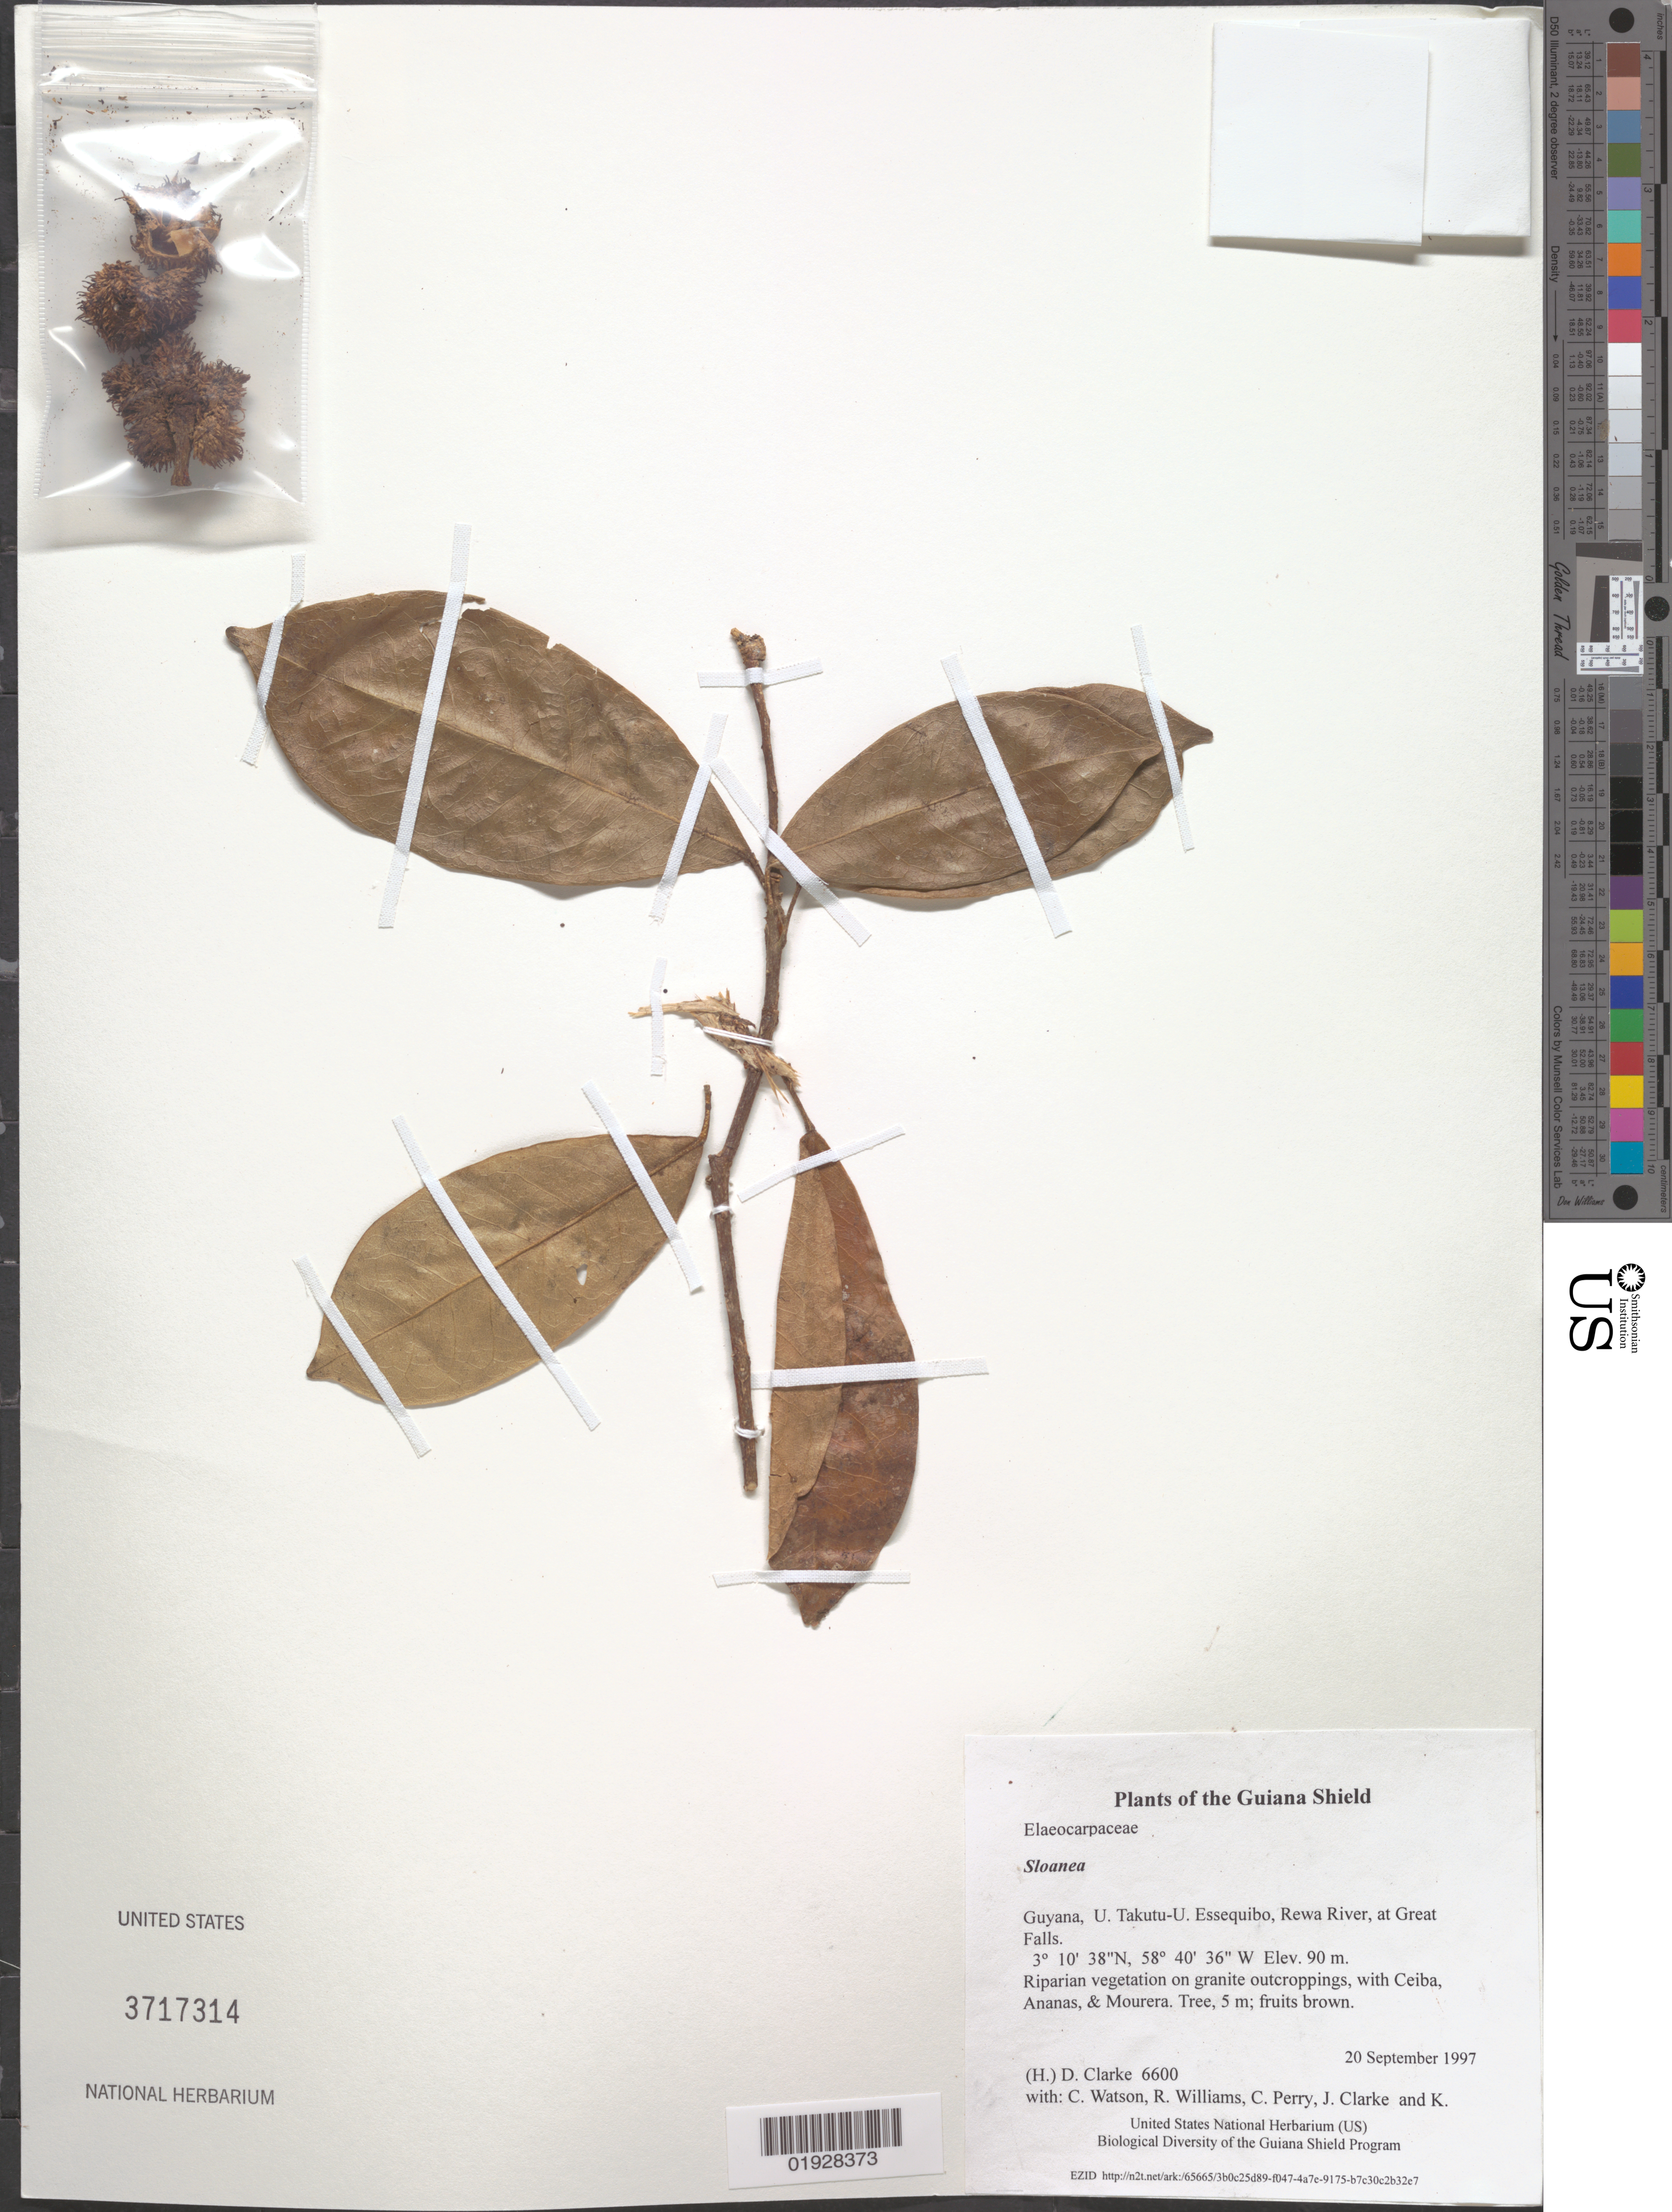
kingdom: Plantae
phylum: Tracheophyta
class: Magnoliopsida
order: Oxalidales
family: Elaeocarpaceae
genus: Sloanea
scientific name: Sloanea sp.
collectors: H. D. Clarke, C. Watson, R. Williams, C. Perry, J. Clarke & K. Hurtubise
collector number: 6600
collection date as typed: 20 September 1997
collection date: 1997-09-20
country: Guyana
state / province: U. Takutu-U. Essequibo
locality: Rewa River, at Great Falls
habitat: Riparian vegetation on granite outcroppings, with Ceiba, Ananas, & Mourera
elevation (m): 90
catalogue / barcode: US 3717314